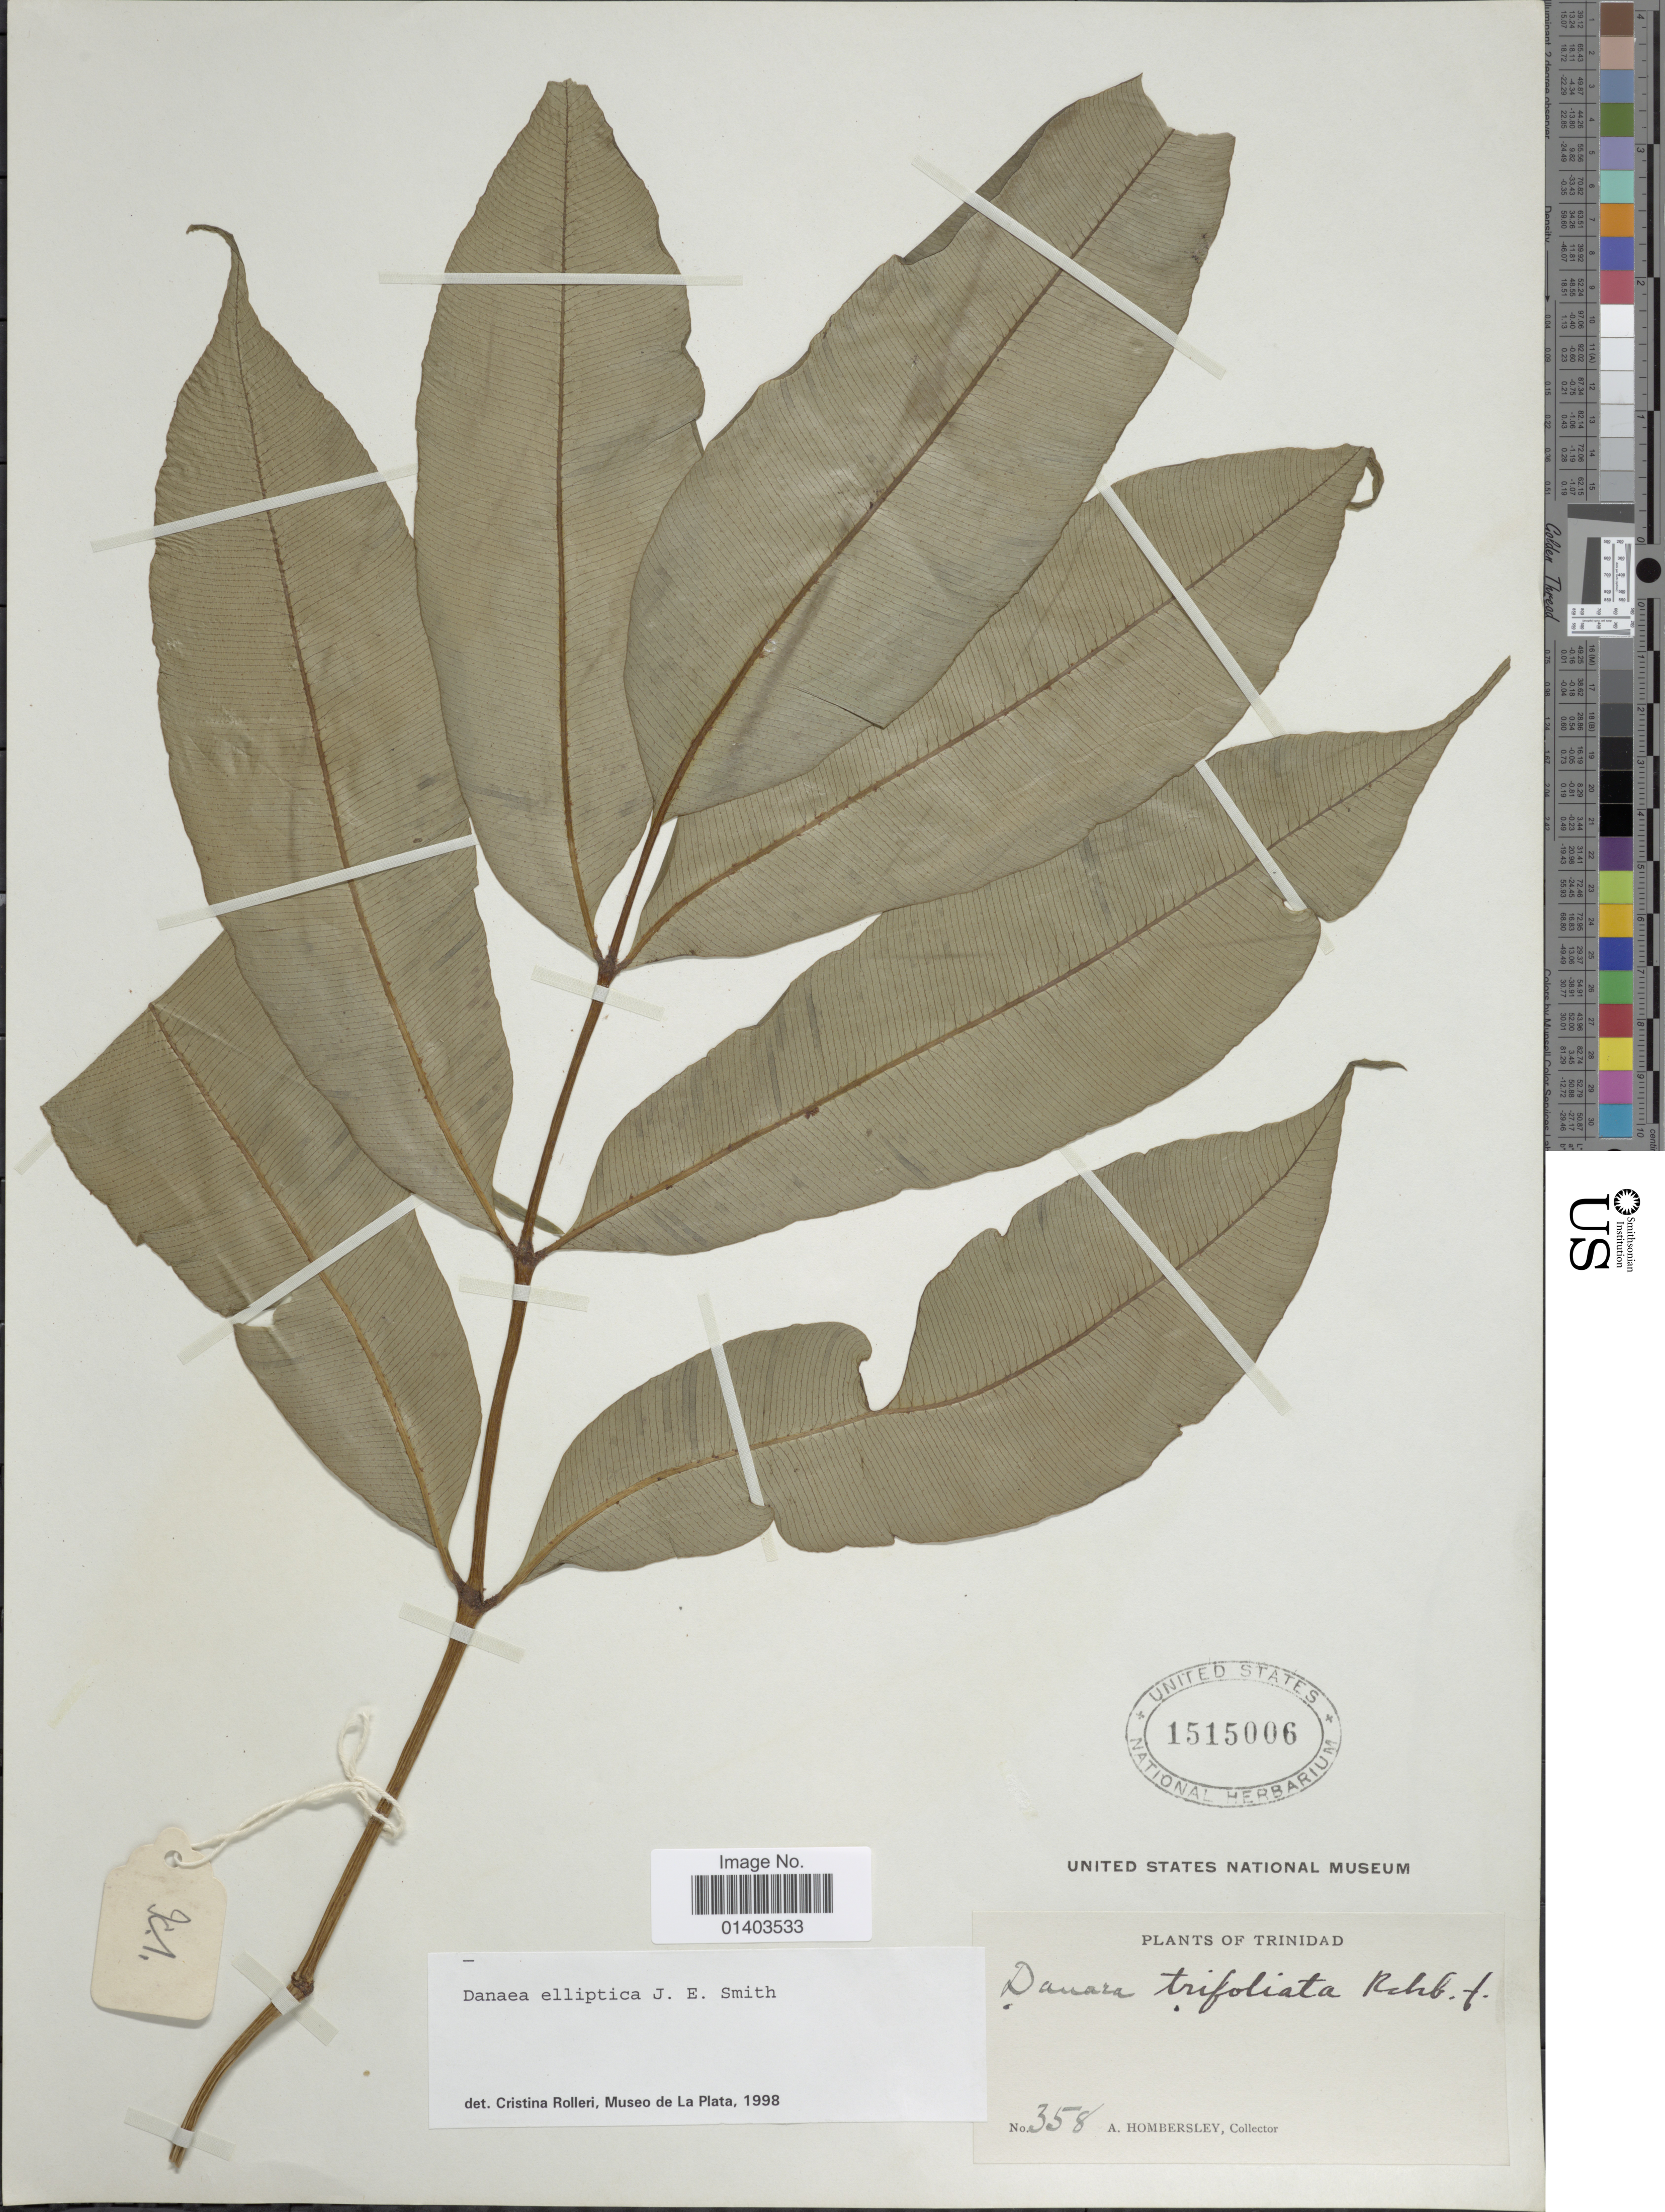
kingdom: Plantae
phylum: Tracheophyta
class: Polypodiopsida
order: Marattiales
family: Marattiaceae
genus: Danaea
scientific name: Danaea elliptica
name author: Sm.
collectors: A. Hombersley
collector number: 358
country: Trinidad and Tobago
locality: Trinidad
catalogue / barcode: US 1515006